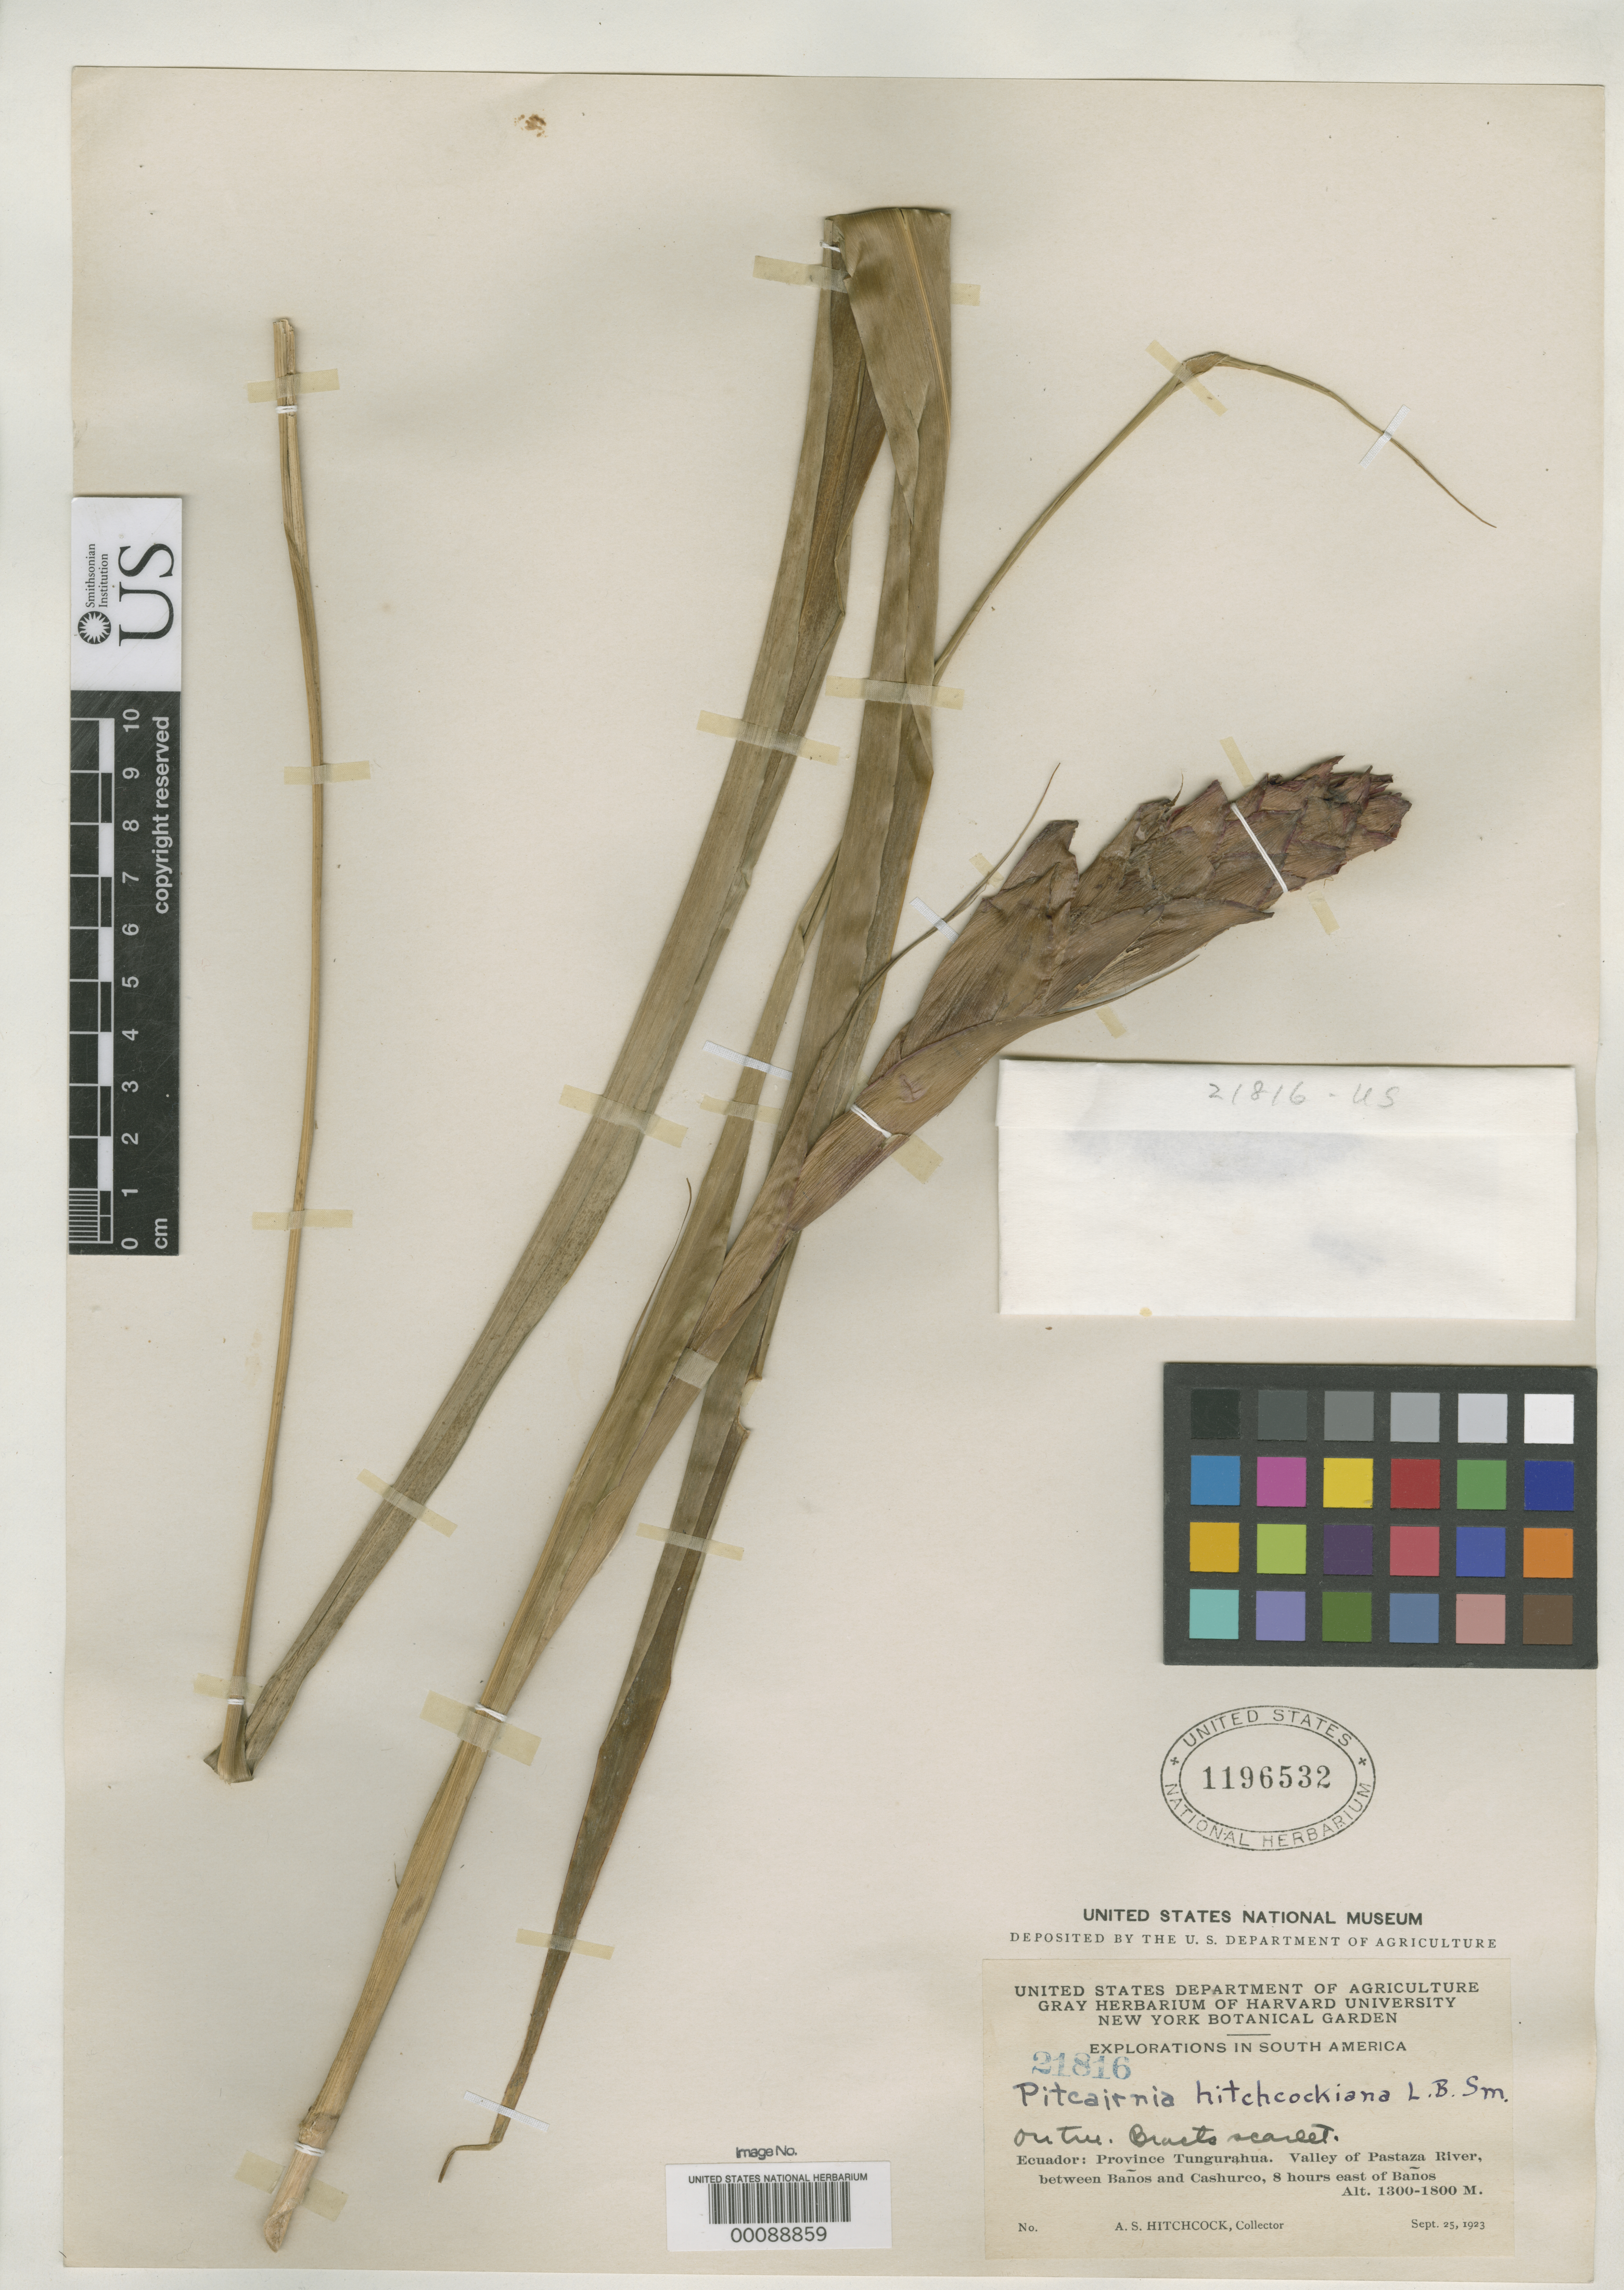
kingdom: Plantae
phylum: Tracheophyta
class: Liliopsida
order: Poales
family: Bromeliaceae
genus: Pitcairnia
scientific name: Pitcairnia hitchcockiana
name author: L.B. Sm.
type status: Isotype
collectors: A. S. Hitchcock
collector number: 21816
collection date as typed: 25 Sep 1923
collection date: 1923-09-25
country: Ecuador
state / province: Tungurahua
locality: Pastaza River Valley, between Banos and Cashurco, 8 hours E of Banos.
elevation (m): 1300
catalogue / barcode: US 1196532